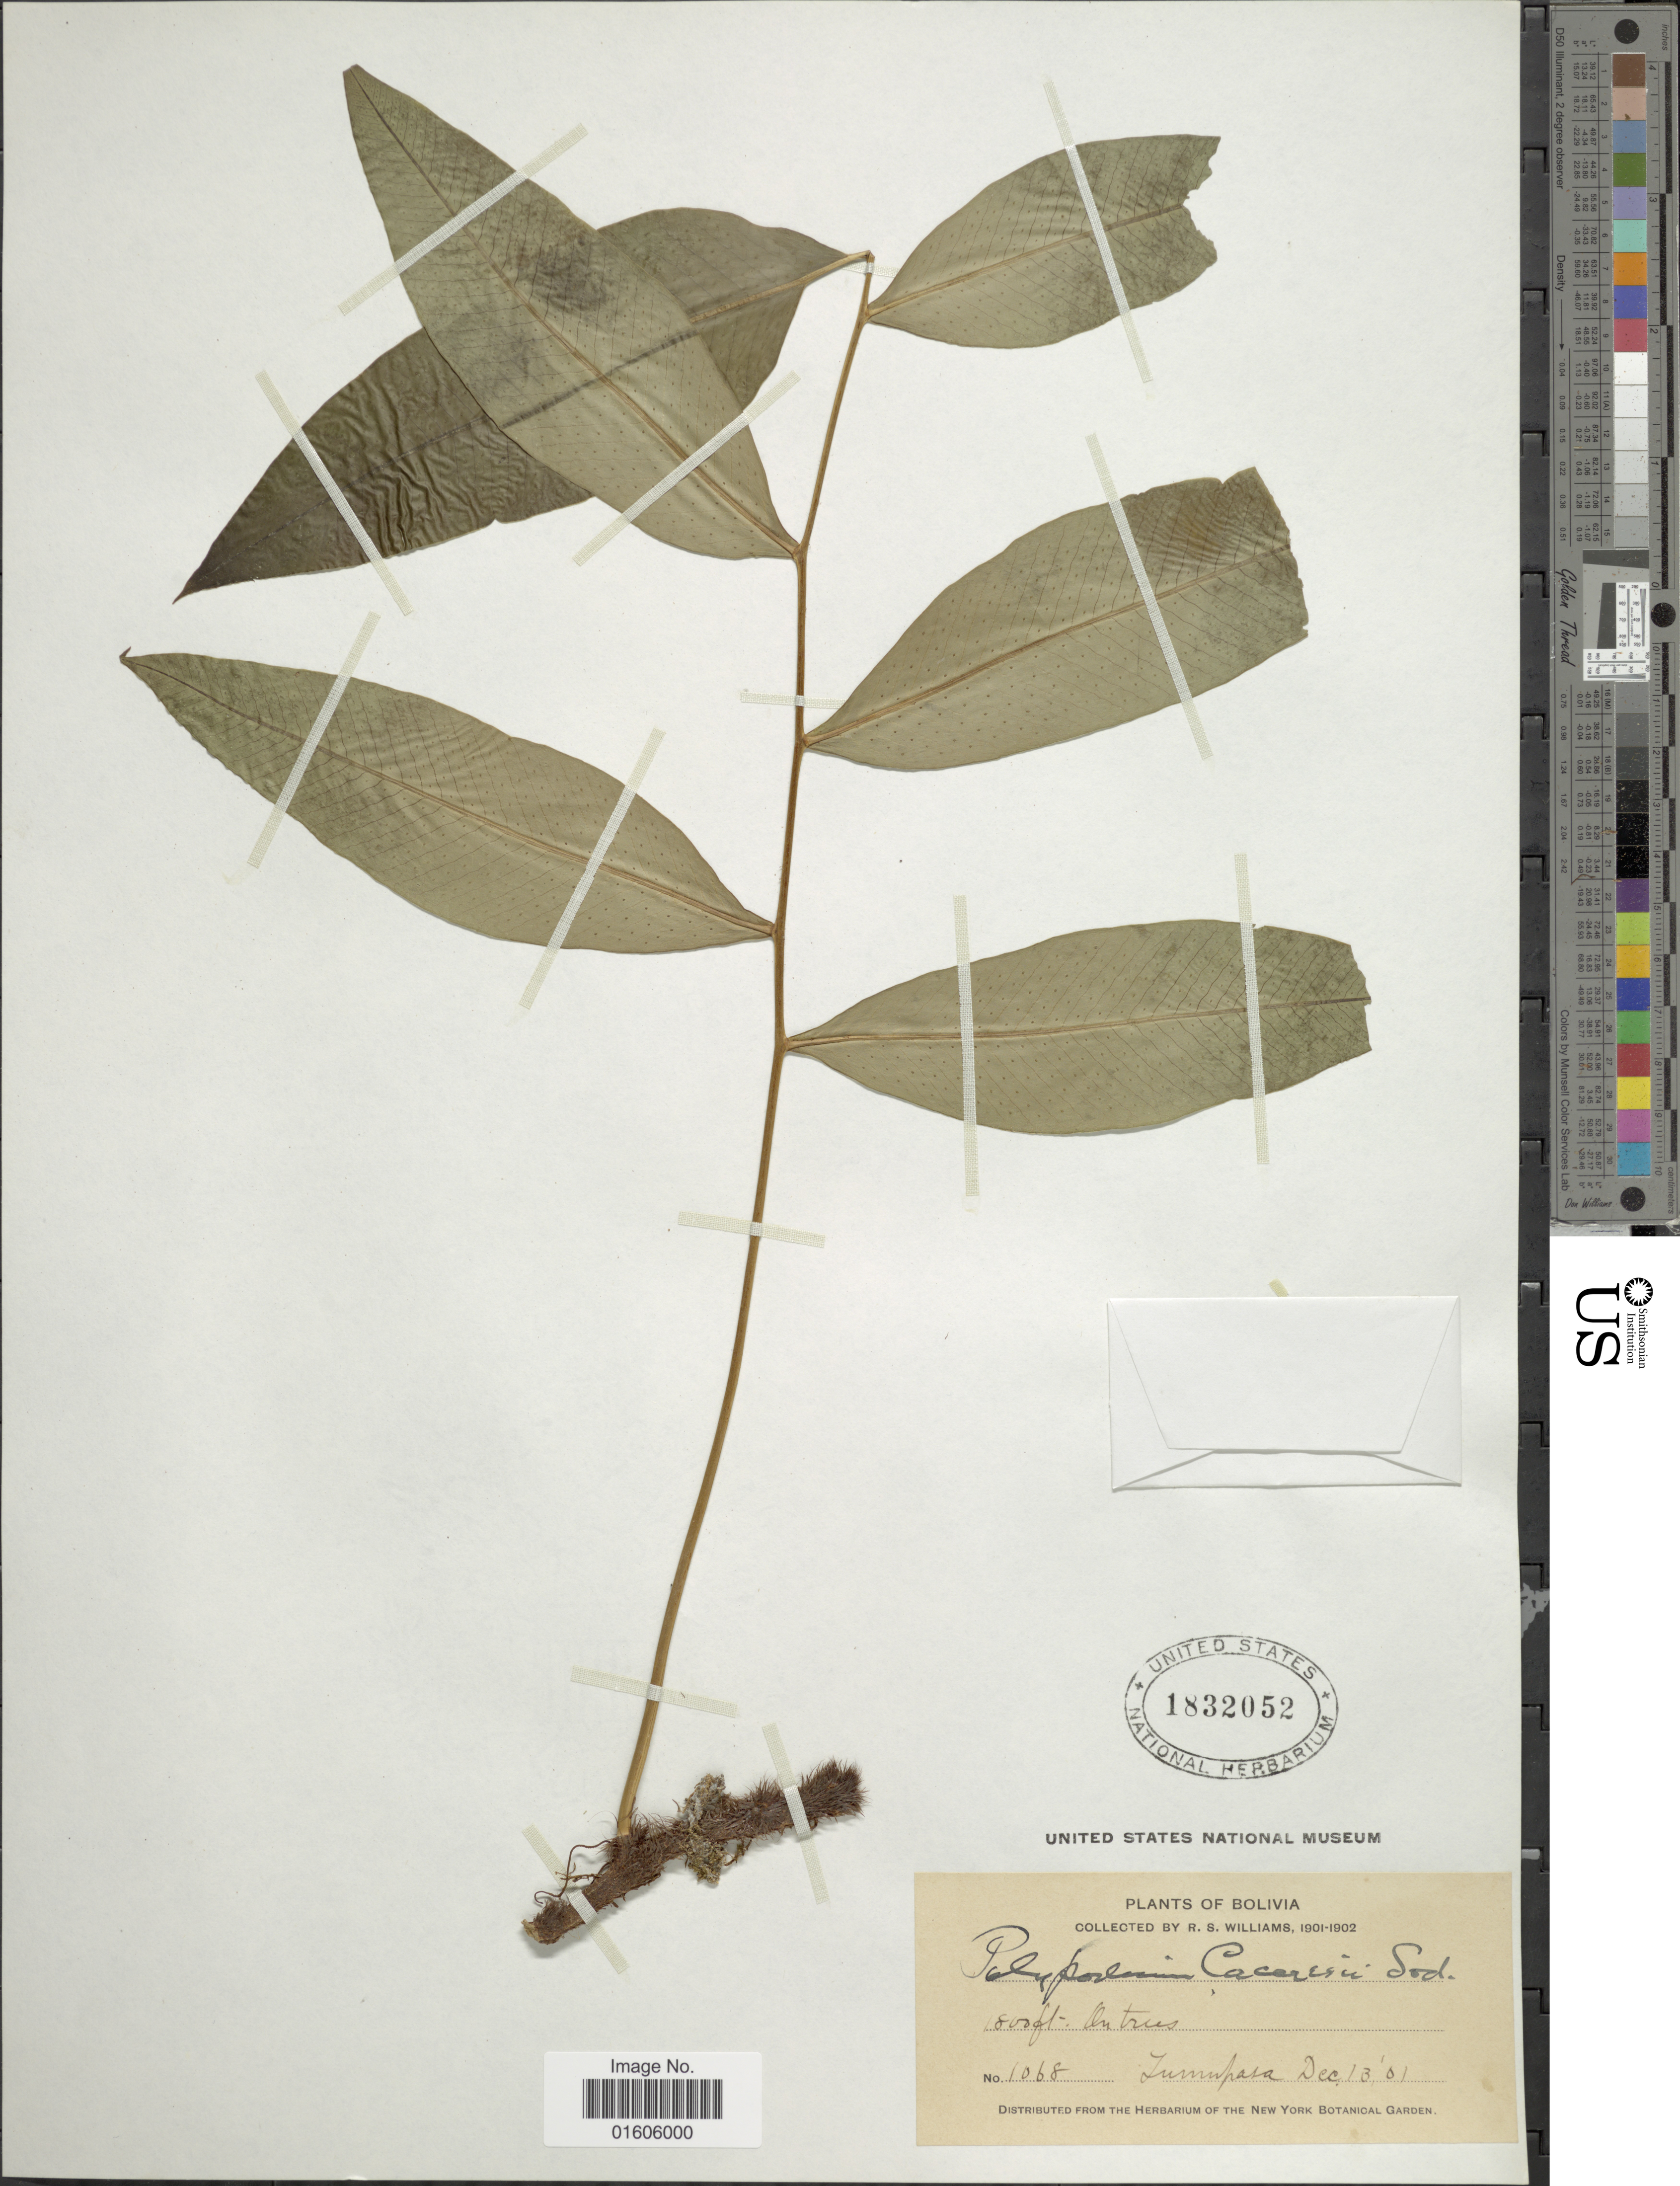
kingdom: Plantae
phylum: Tracheophyta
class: Polypodiopsida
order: Polypodiales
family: Polypodiaceae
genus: Serpocaulon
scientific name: Serpocaulon caceresii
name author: A.R. Sm.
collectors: R. S. Williams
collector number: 1068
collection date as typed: Dec. 13, '01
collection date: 1901-12-13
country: Bolivia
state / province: La Paz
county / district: Iturralde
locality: Tumupasa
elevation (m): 549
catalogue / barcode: US 1832052